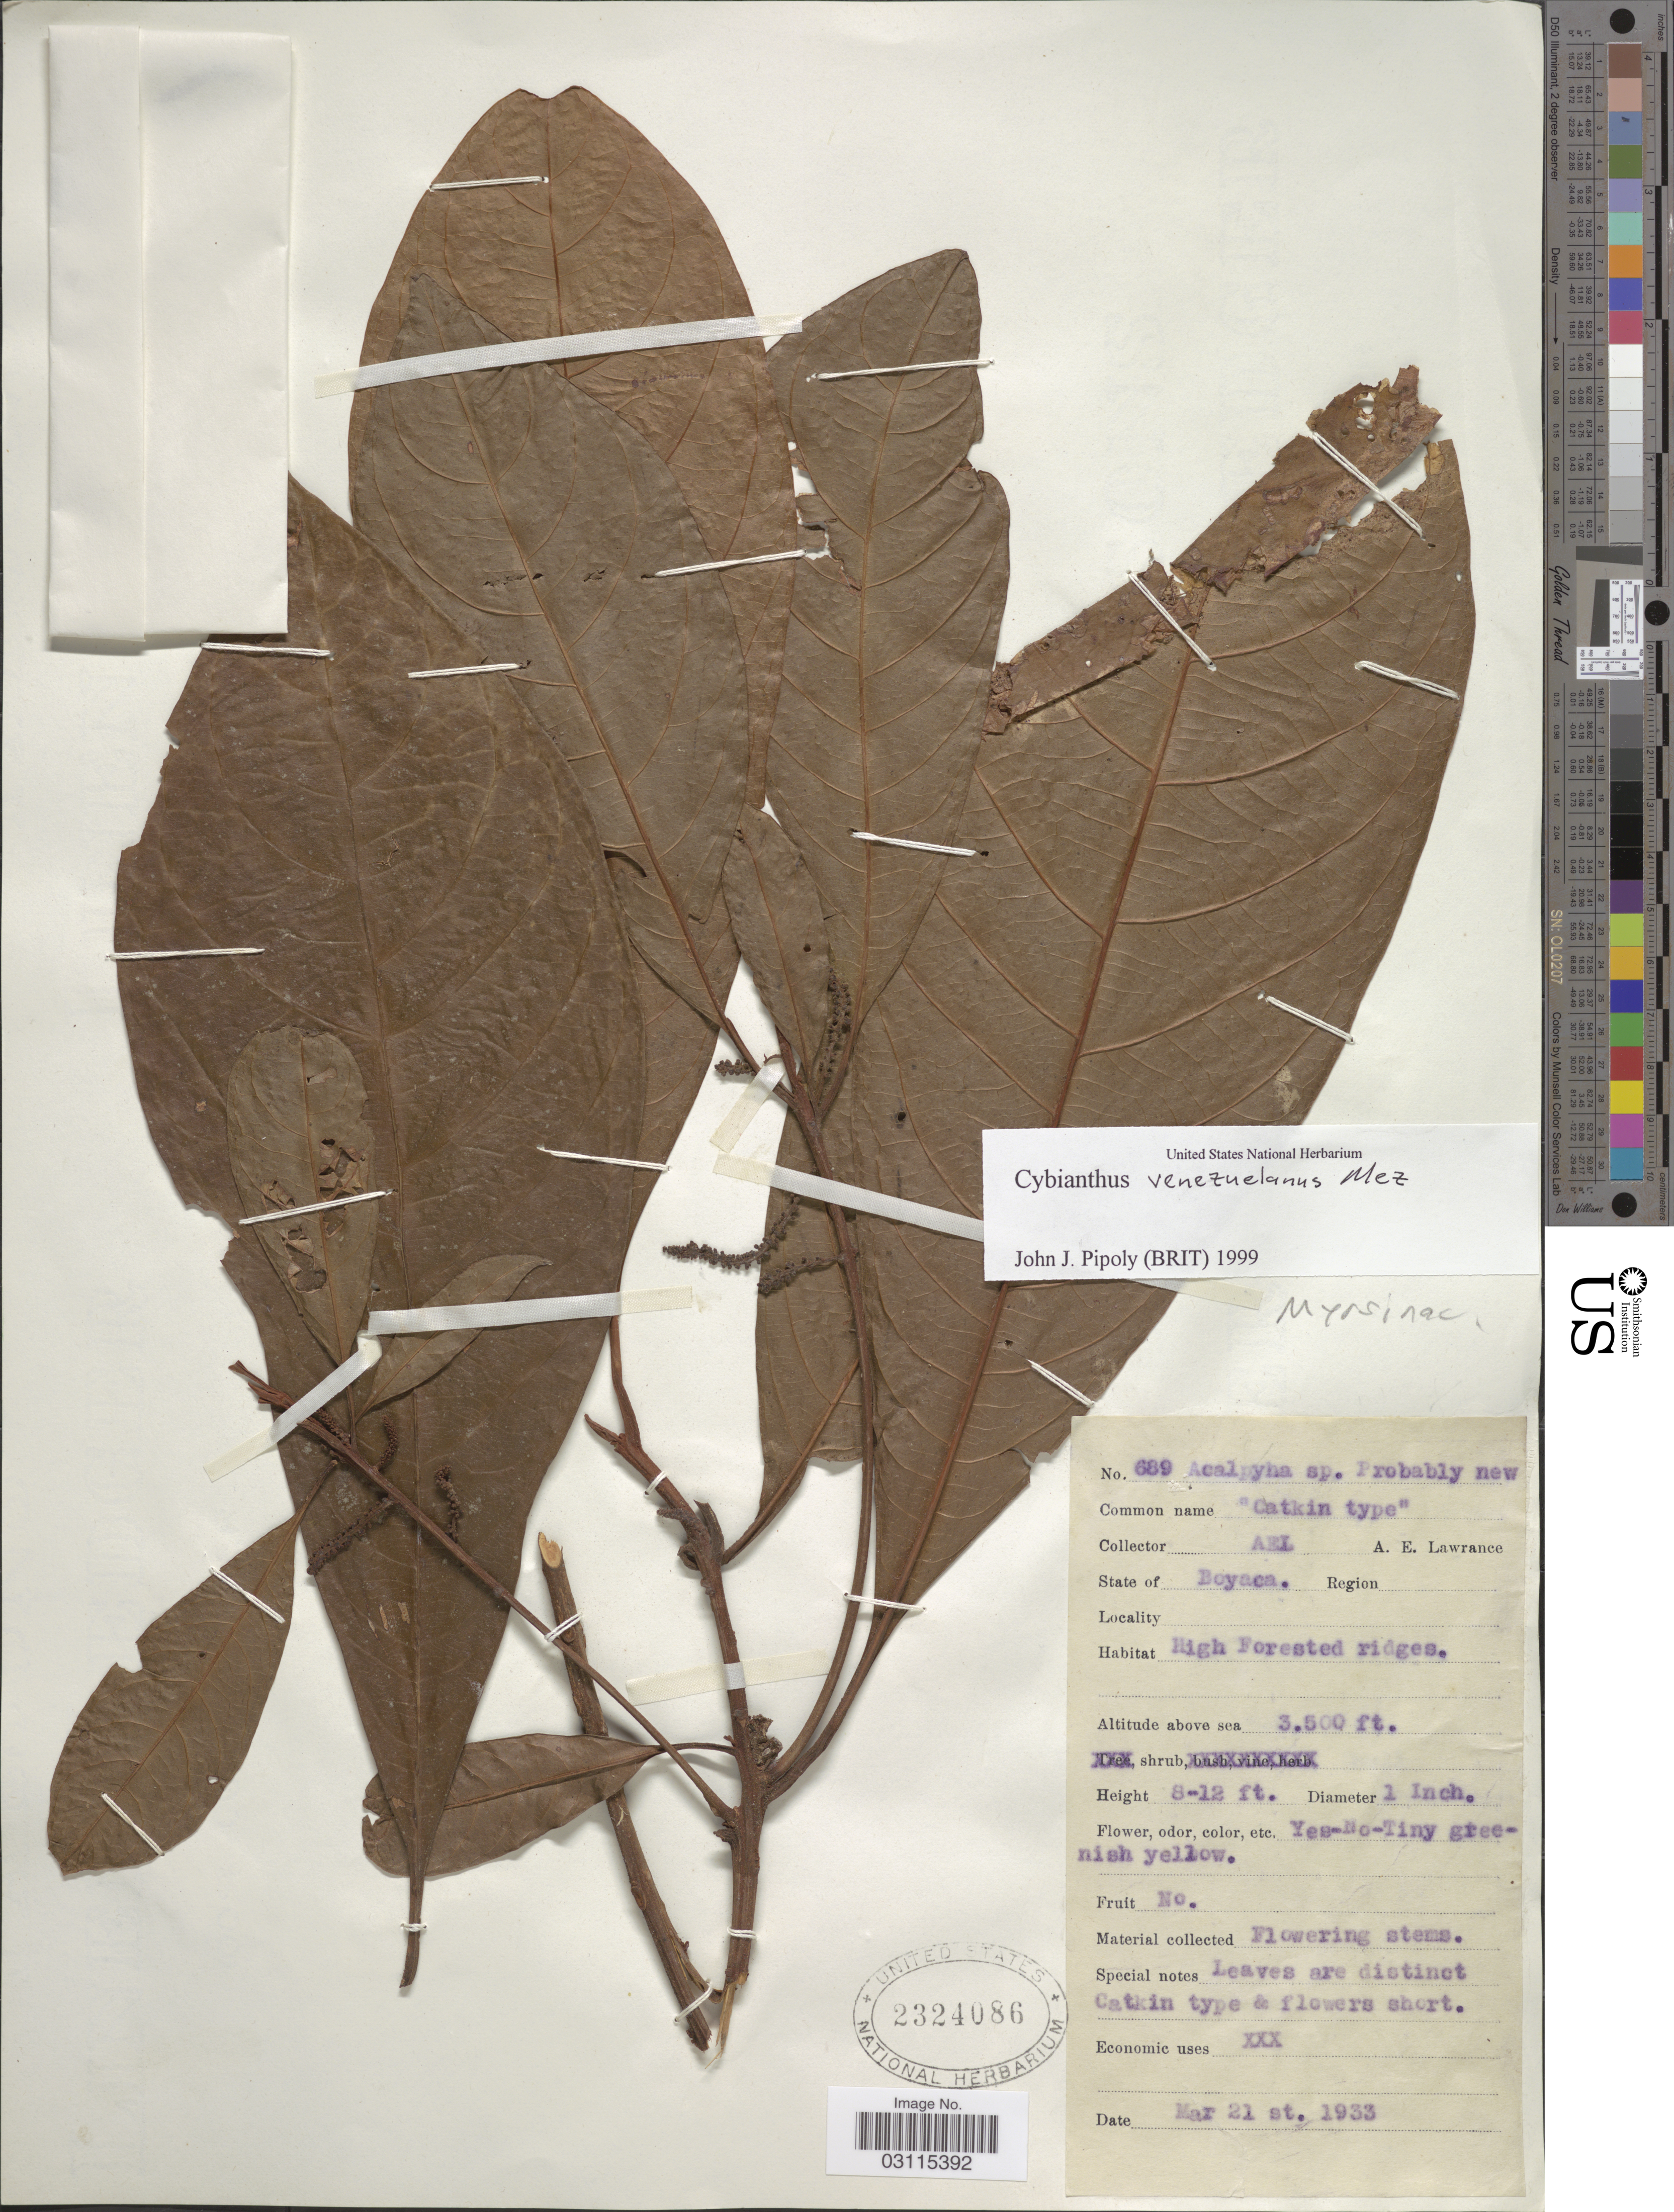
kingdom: Plantae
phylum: Tracheophyta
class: Magnoliopsida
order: Ericales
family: Primulaceae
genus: Cybianthus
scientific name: Cybianthus venezuelanus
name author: Mez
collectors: A. Lawrance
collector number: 689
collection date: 1933-03-21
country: Colombia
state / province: Boyacá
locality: State of Boyaca.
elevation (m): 1067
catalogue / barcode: US 2324086